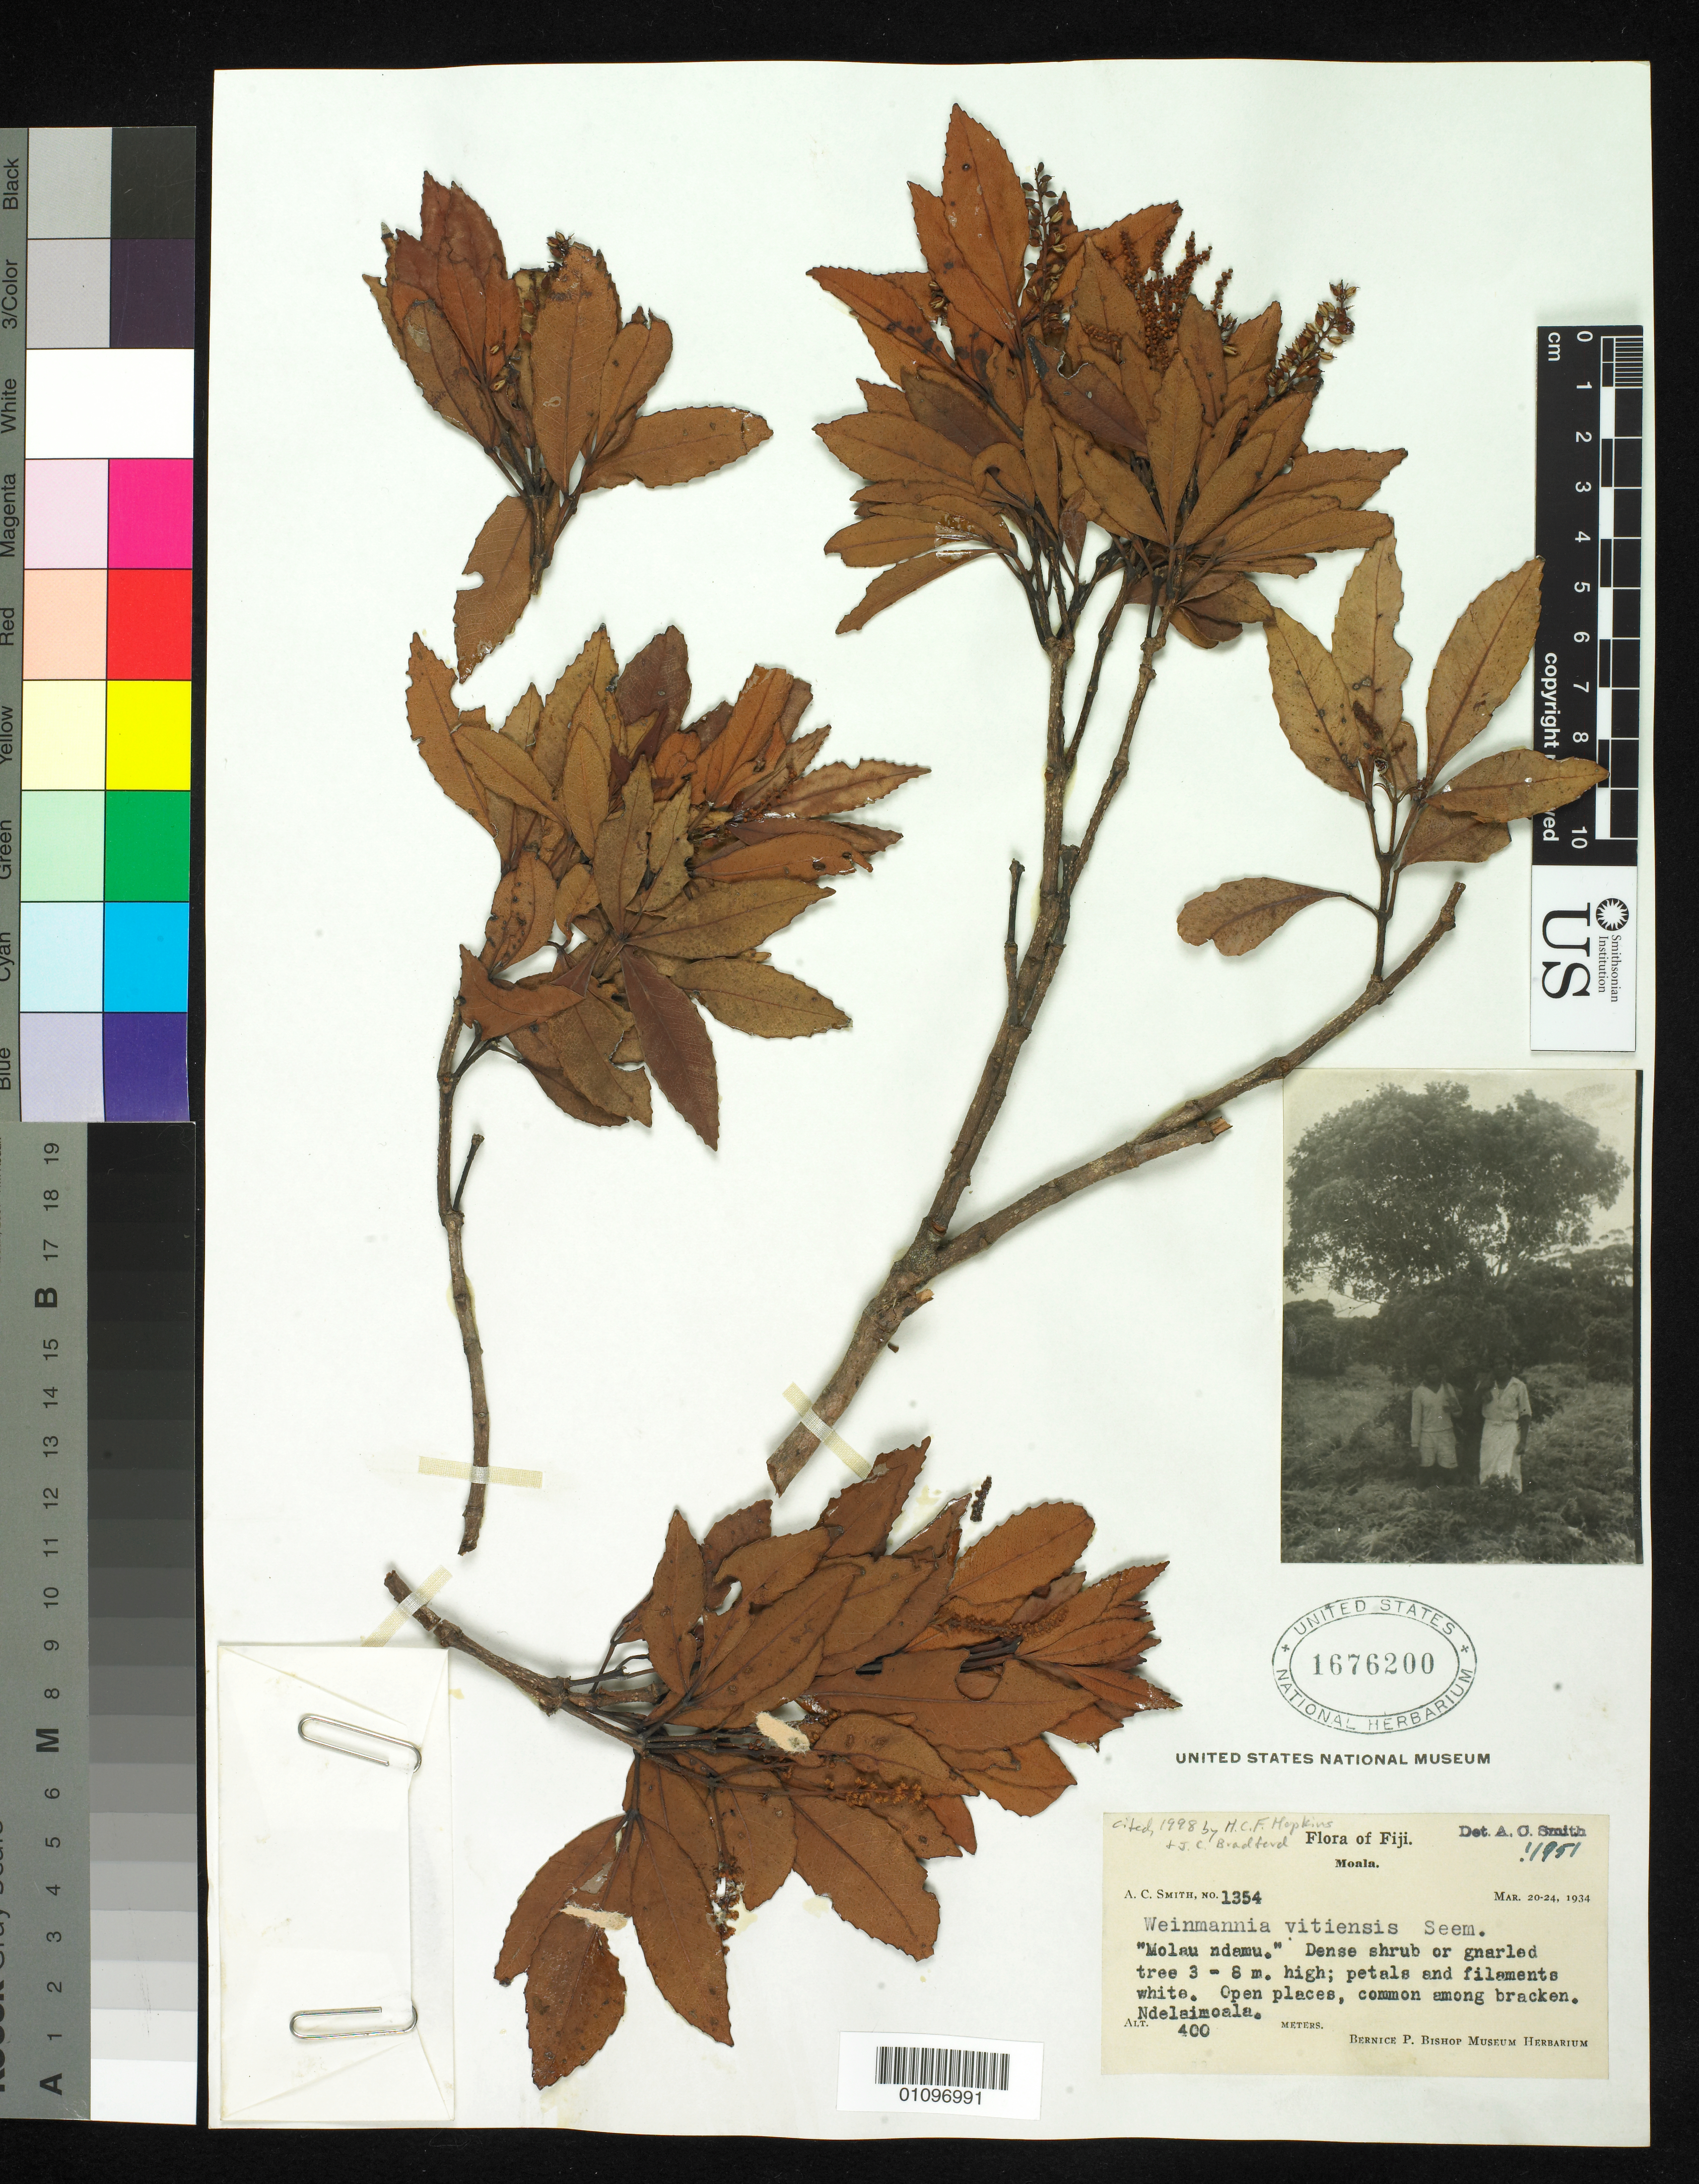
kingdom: Plantae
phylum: Tracheophyta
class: Magnoliopsida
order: Oxalidales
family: Cunoniaceae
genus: Pterophylla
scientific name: Pterophylla urdanetensis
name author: (Elmer) Pillon & H.C. Hopkins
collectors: A. C. Smith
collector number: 1354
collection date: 1954-03-20/1954-03-24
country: Fiji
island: Moala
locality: Ndelaimoala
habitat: Open places, common along bracken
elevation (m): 400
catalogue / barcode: US 2129616